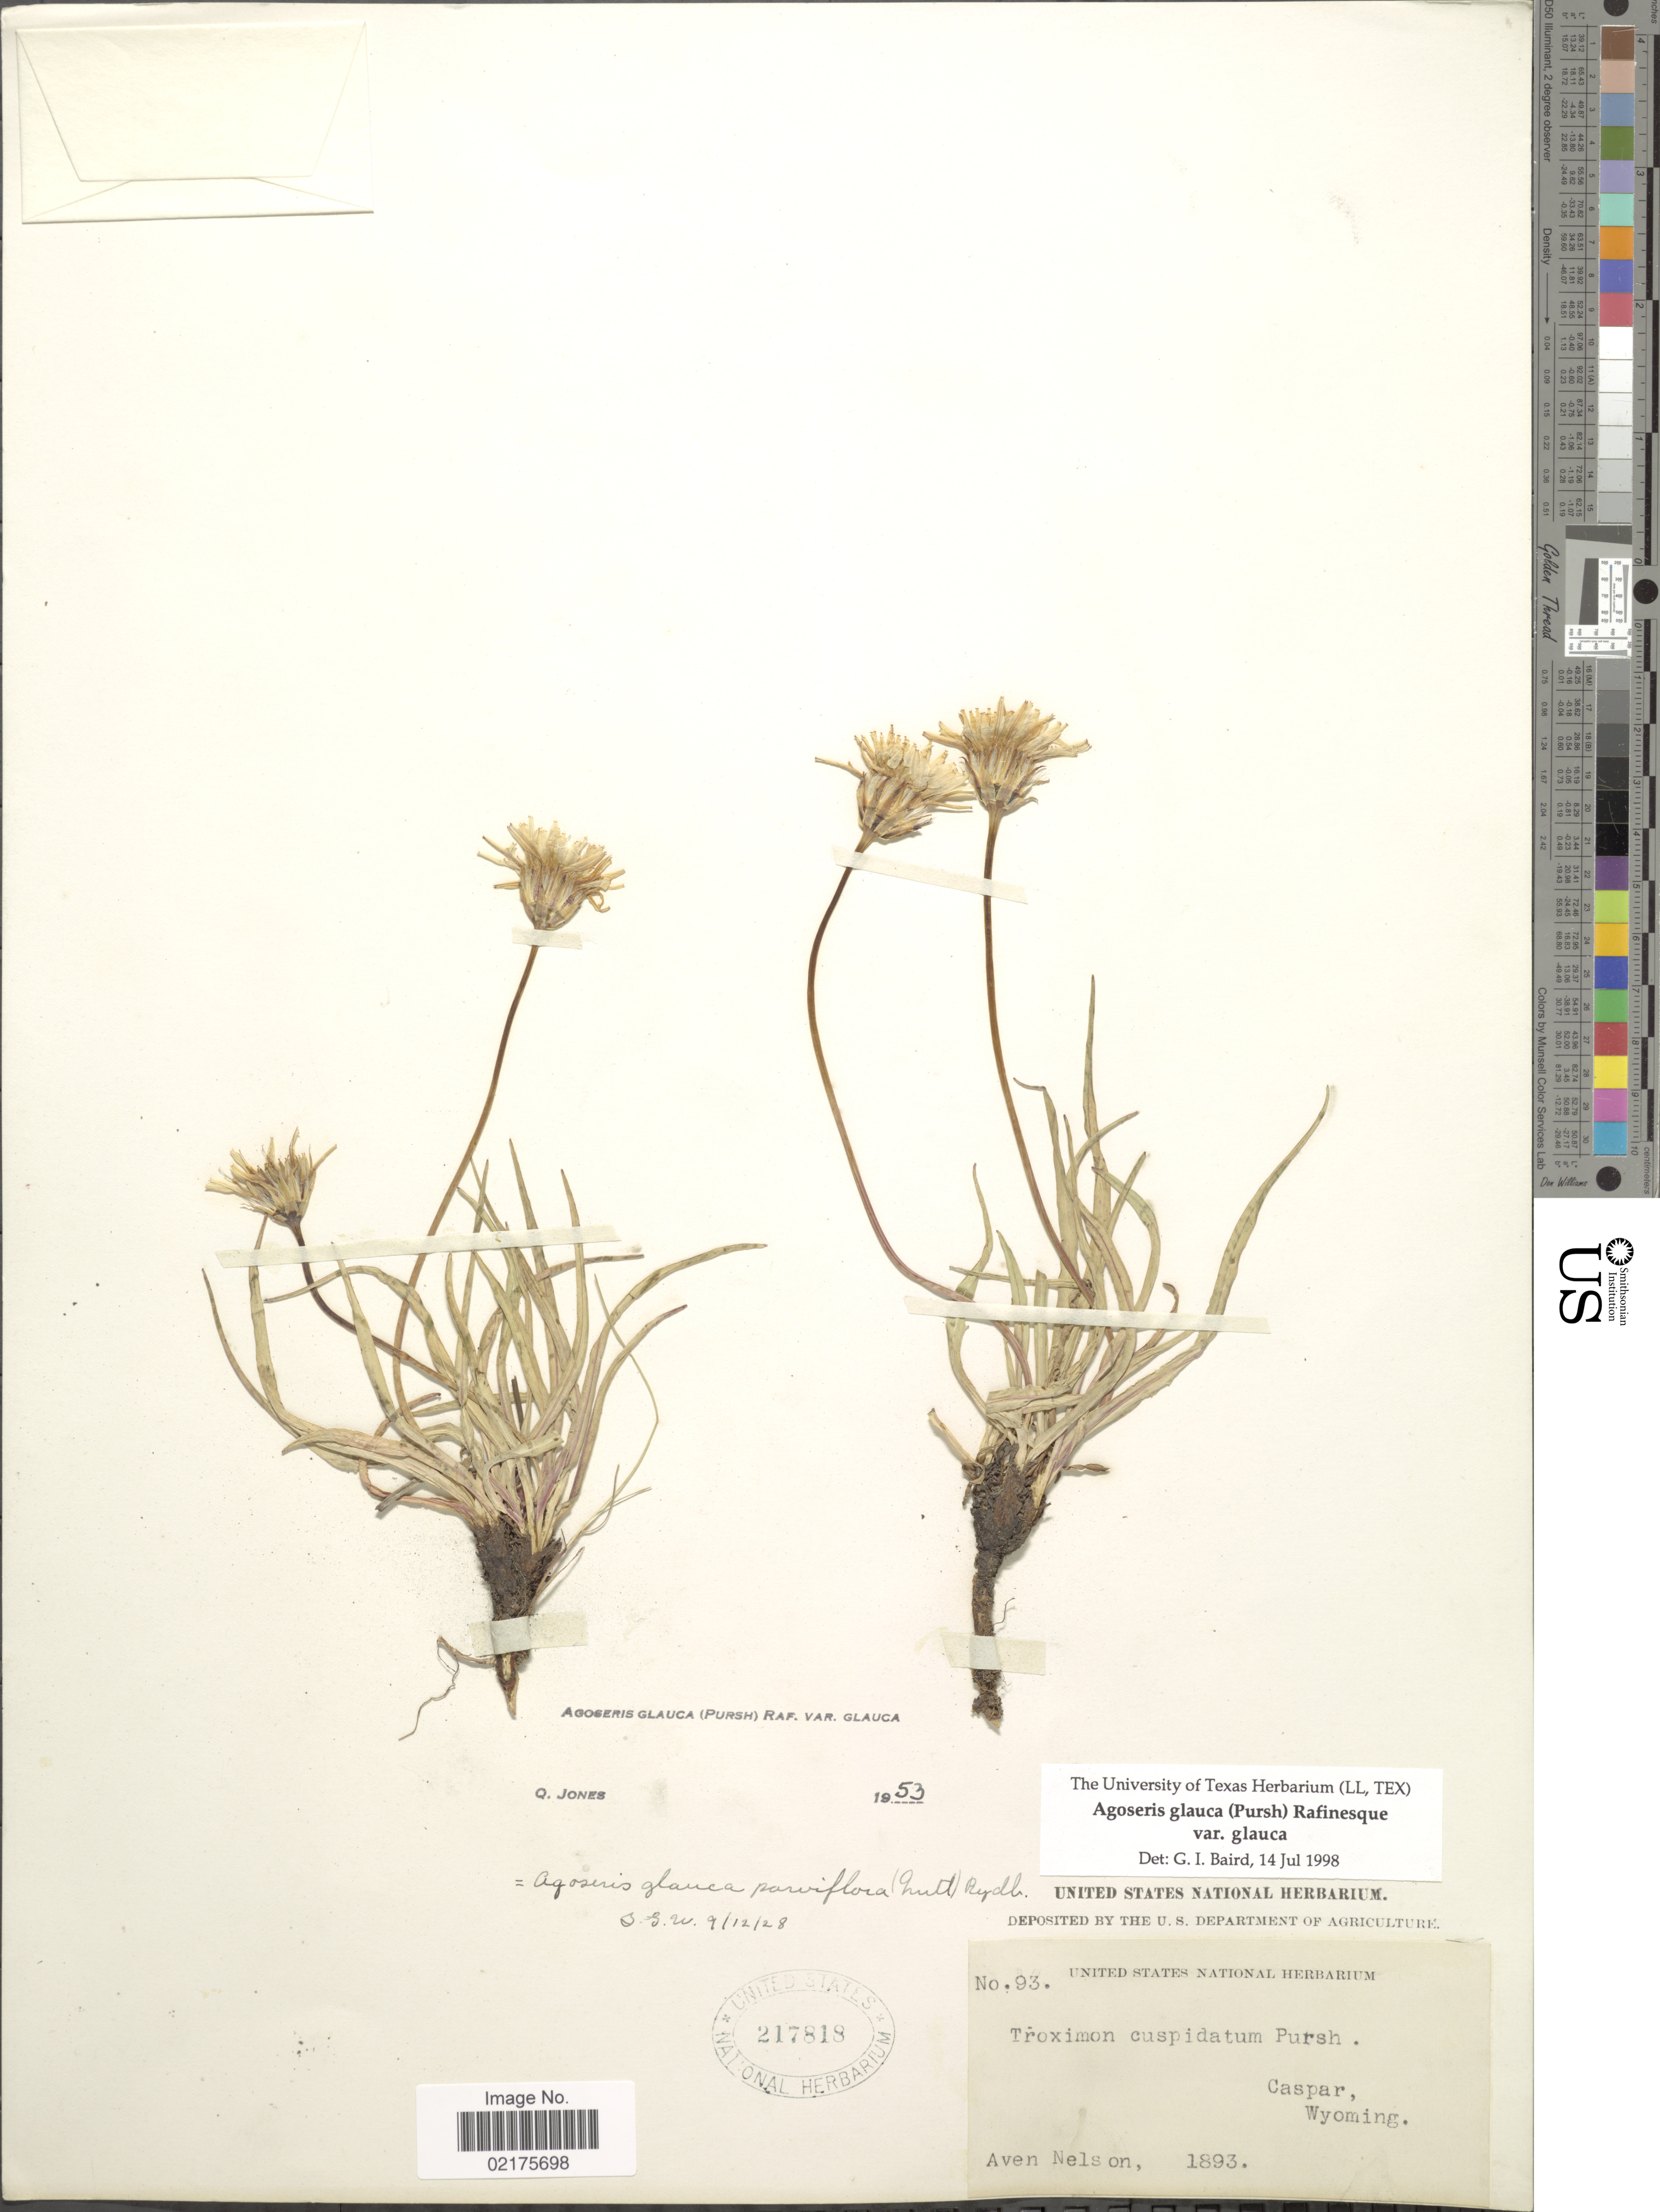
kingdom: Plantae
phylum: Tracheophyta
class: Magnoliopsida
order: Asterales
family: Asteraceae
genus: Agoseris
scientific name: Agoseris glauca var. glauca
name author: (Pursh) Raf.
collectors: A. Nelson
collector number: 93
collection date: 1893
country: United States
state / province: Wyoming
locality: Caspar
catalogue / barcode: US 217818